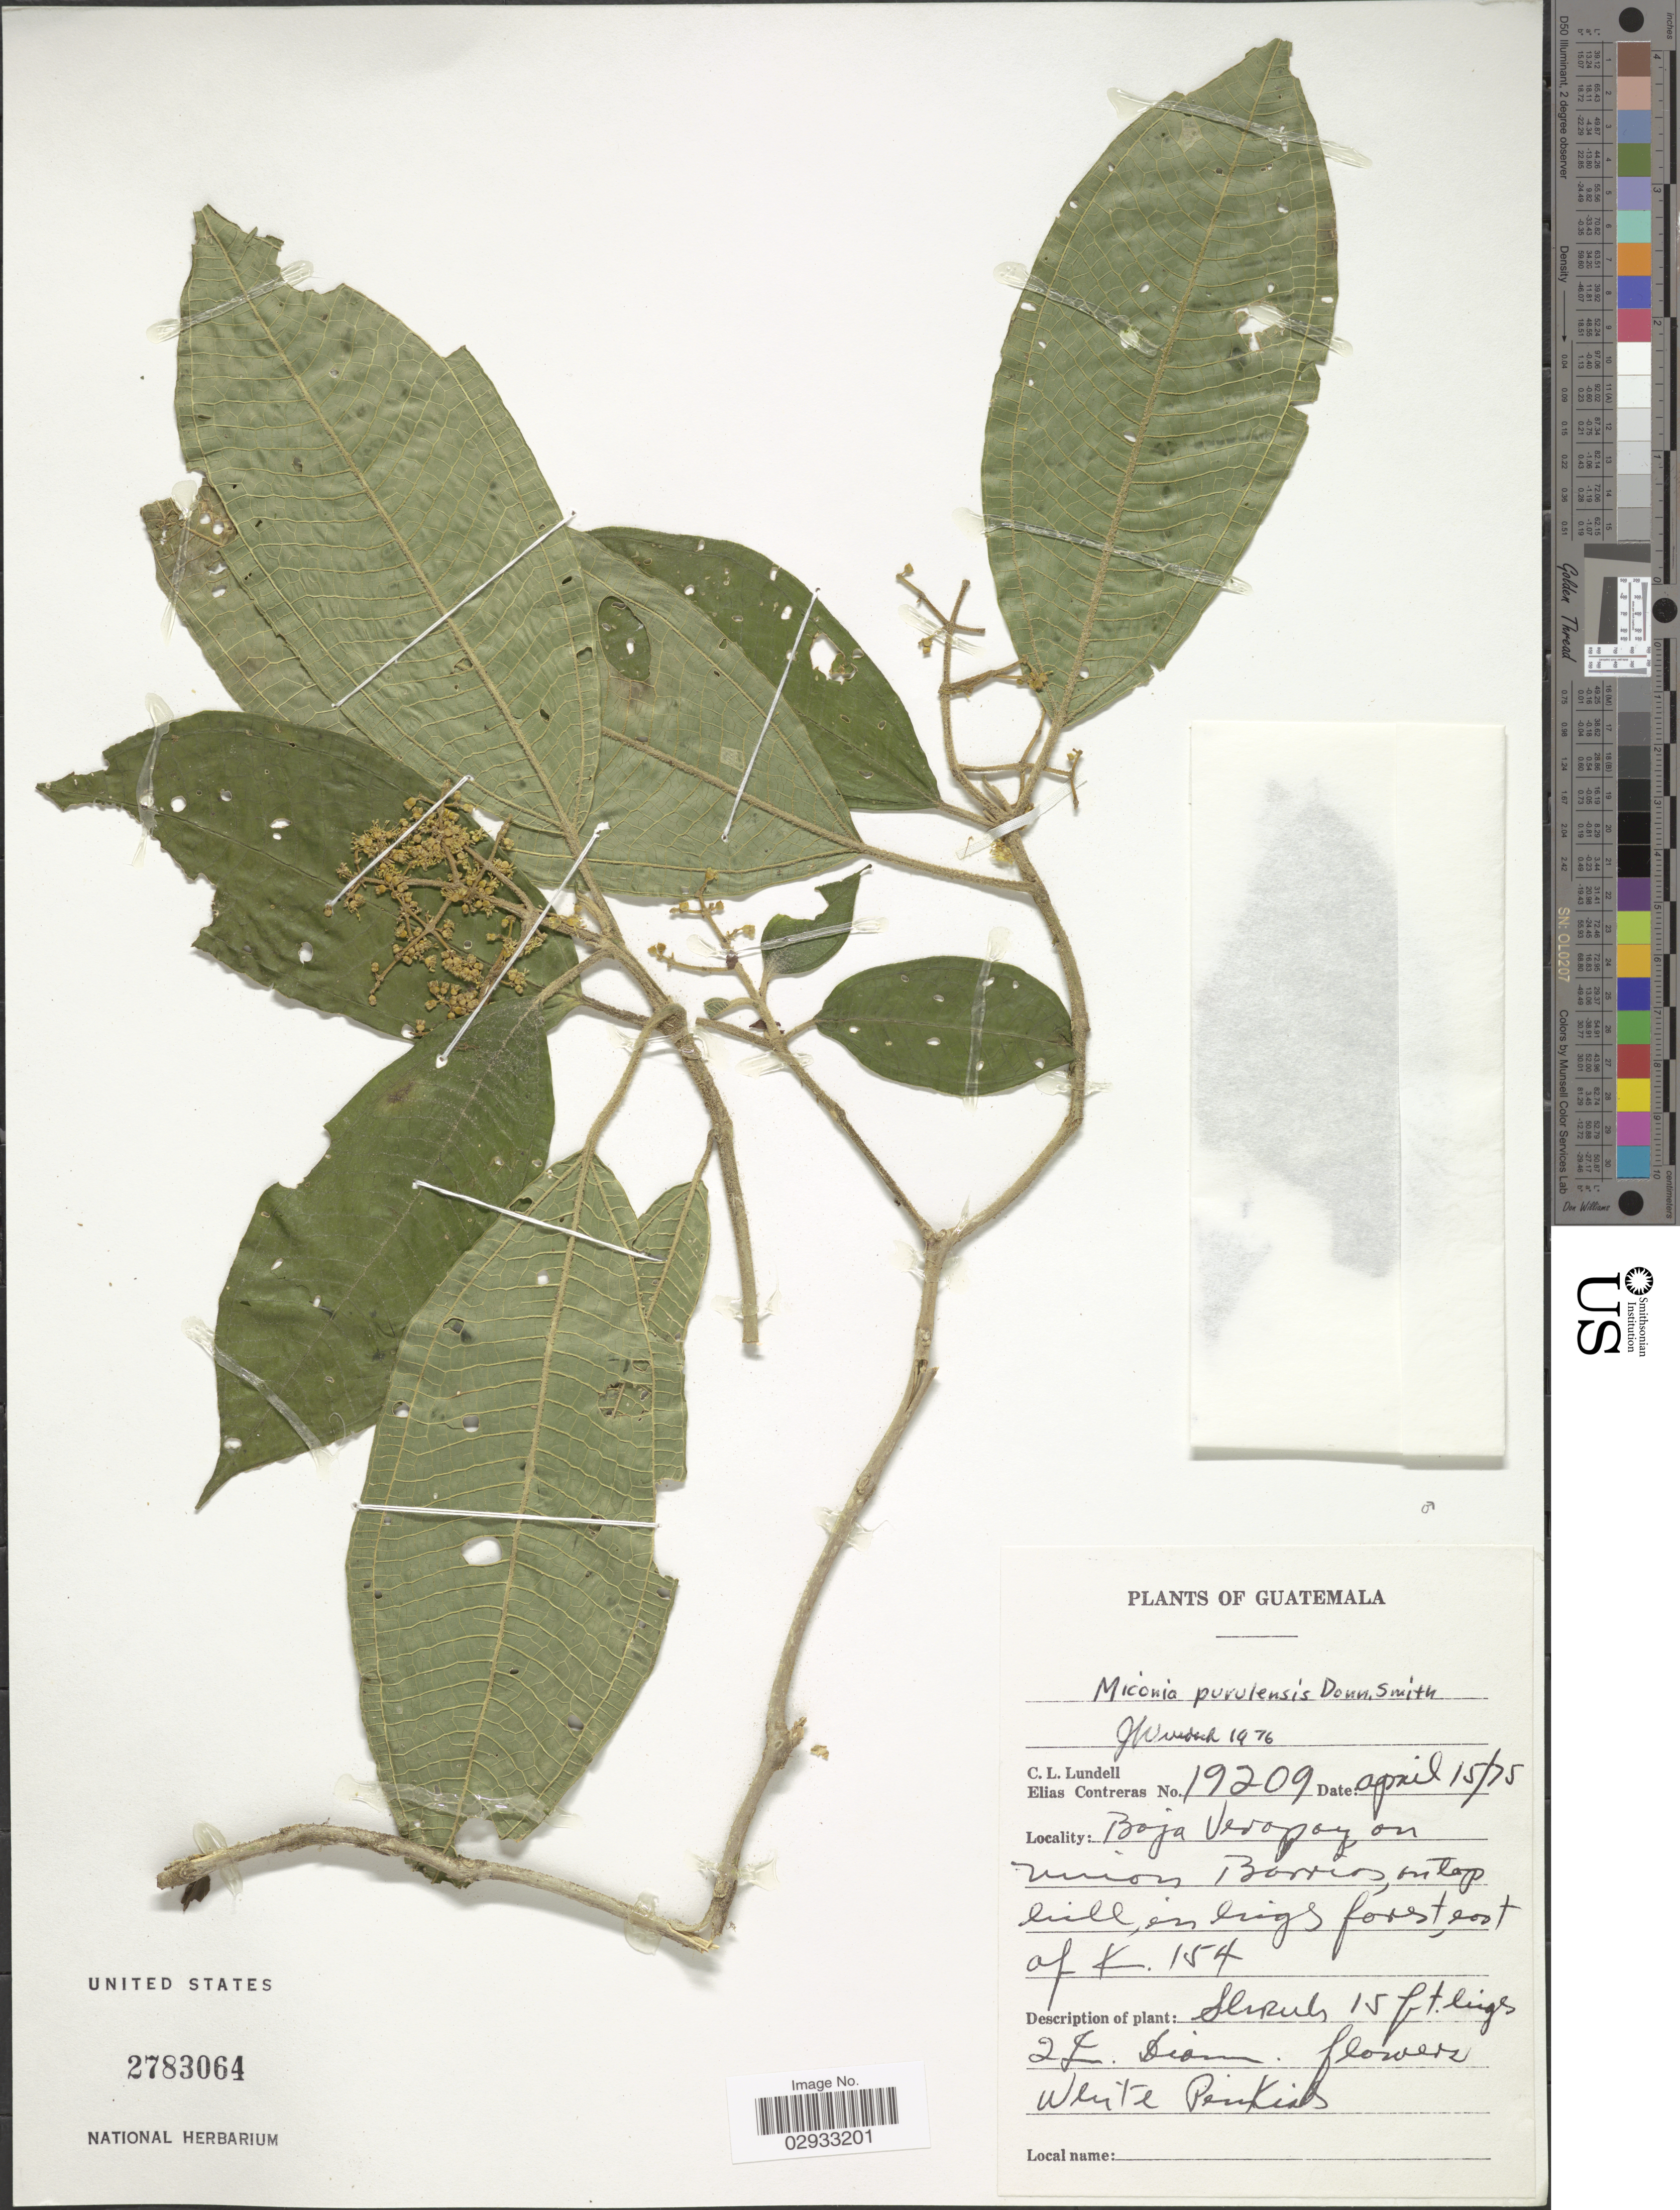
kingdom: Plantae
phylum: Tracheophyta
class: Magnoliopsida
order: Myrtales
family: Melastomataceae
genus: Miconia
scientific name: Miconia purulensis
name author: Donn. Sm.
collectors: C. L. Lundell & E. Contreras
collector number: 19209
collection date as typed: Transcribed d/m/y: 15/4/75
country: Guatemala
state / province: Baja Verapaz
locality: On Union Borrios, on Top hill in lings forest, east of K. 154.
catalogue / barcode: US 2783064